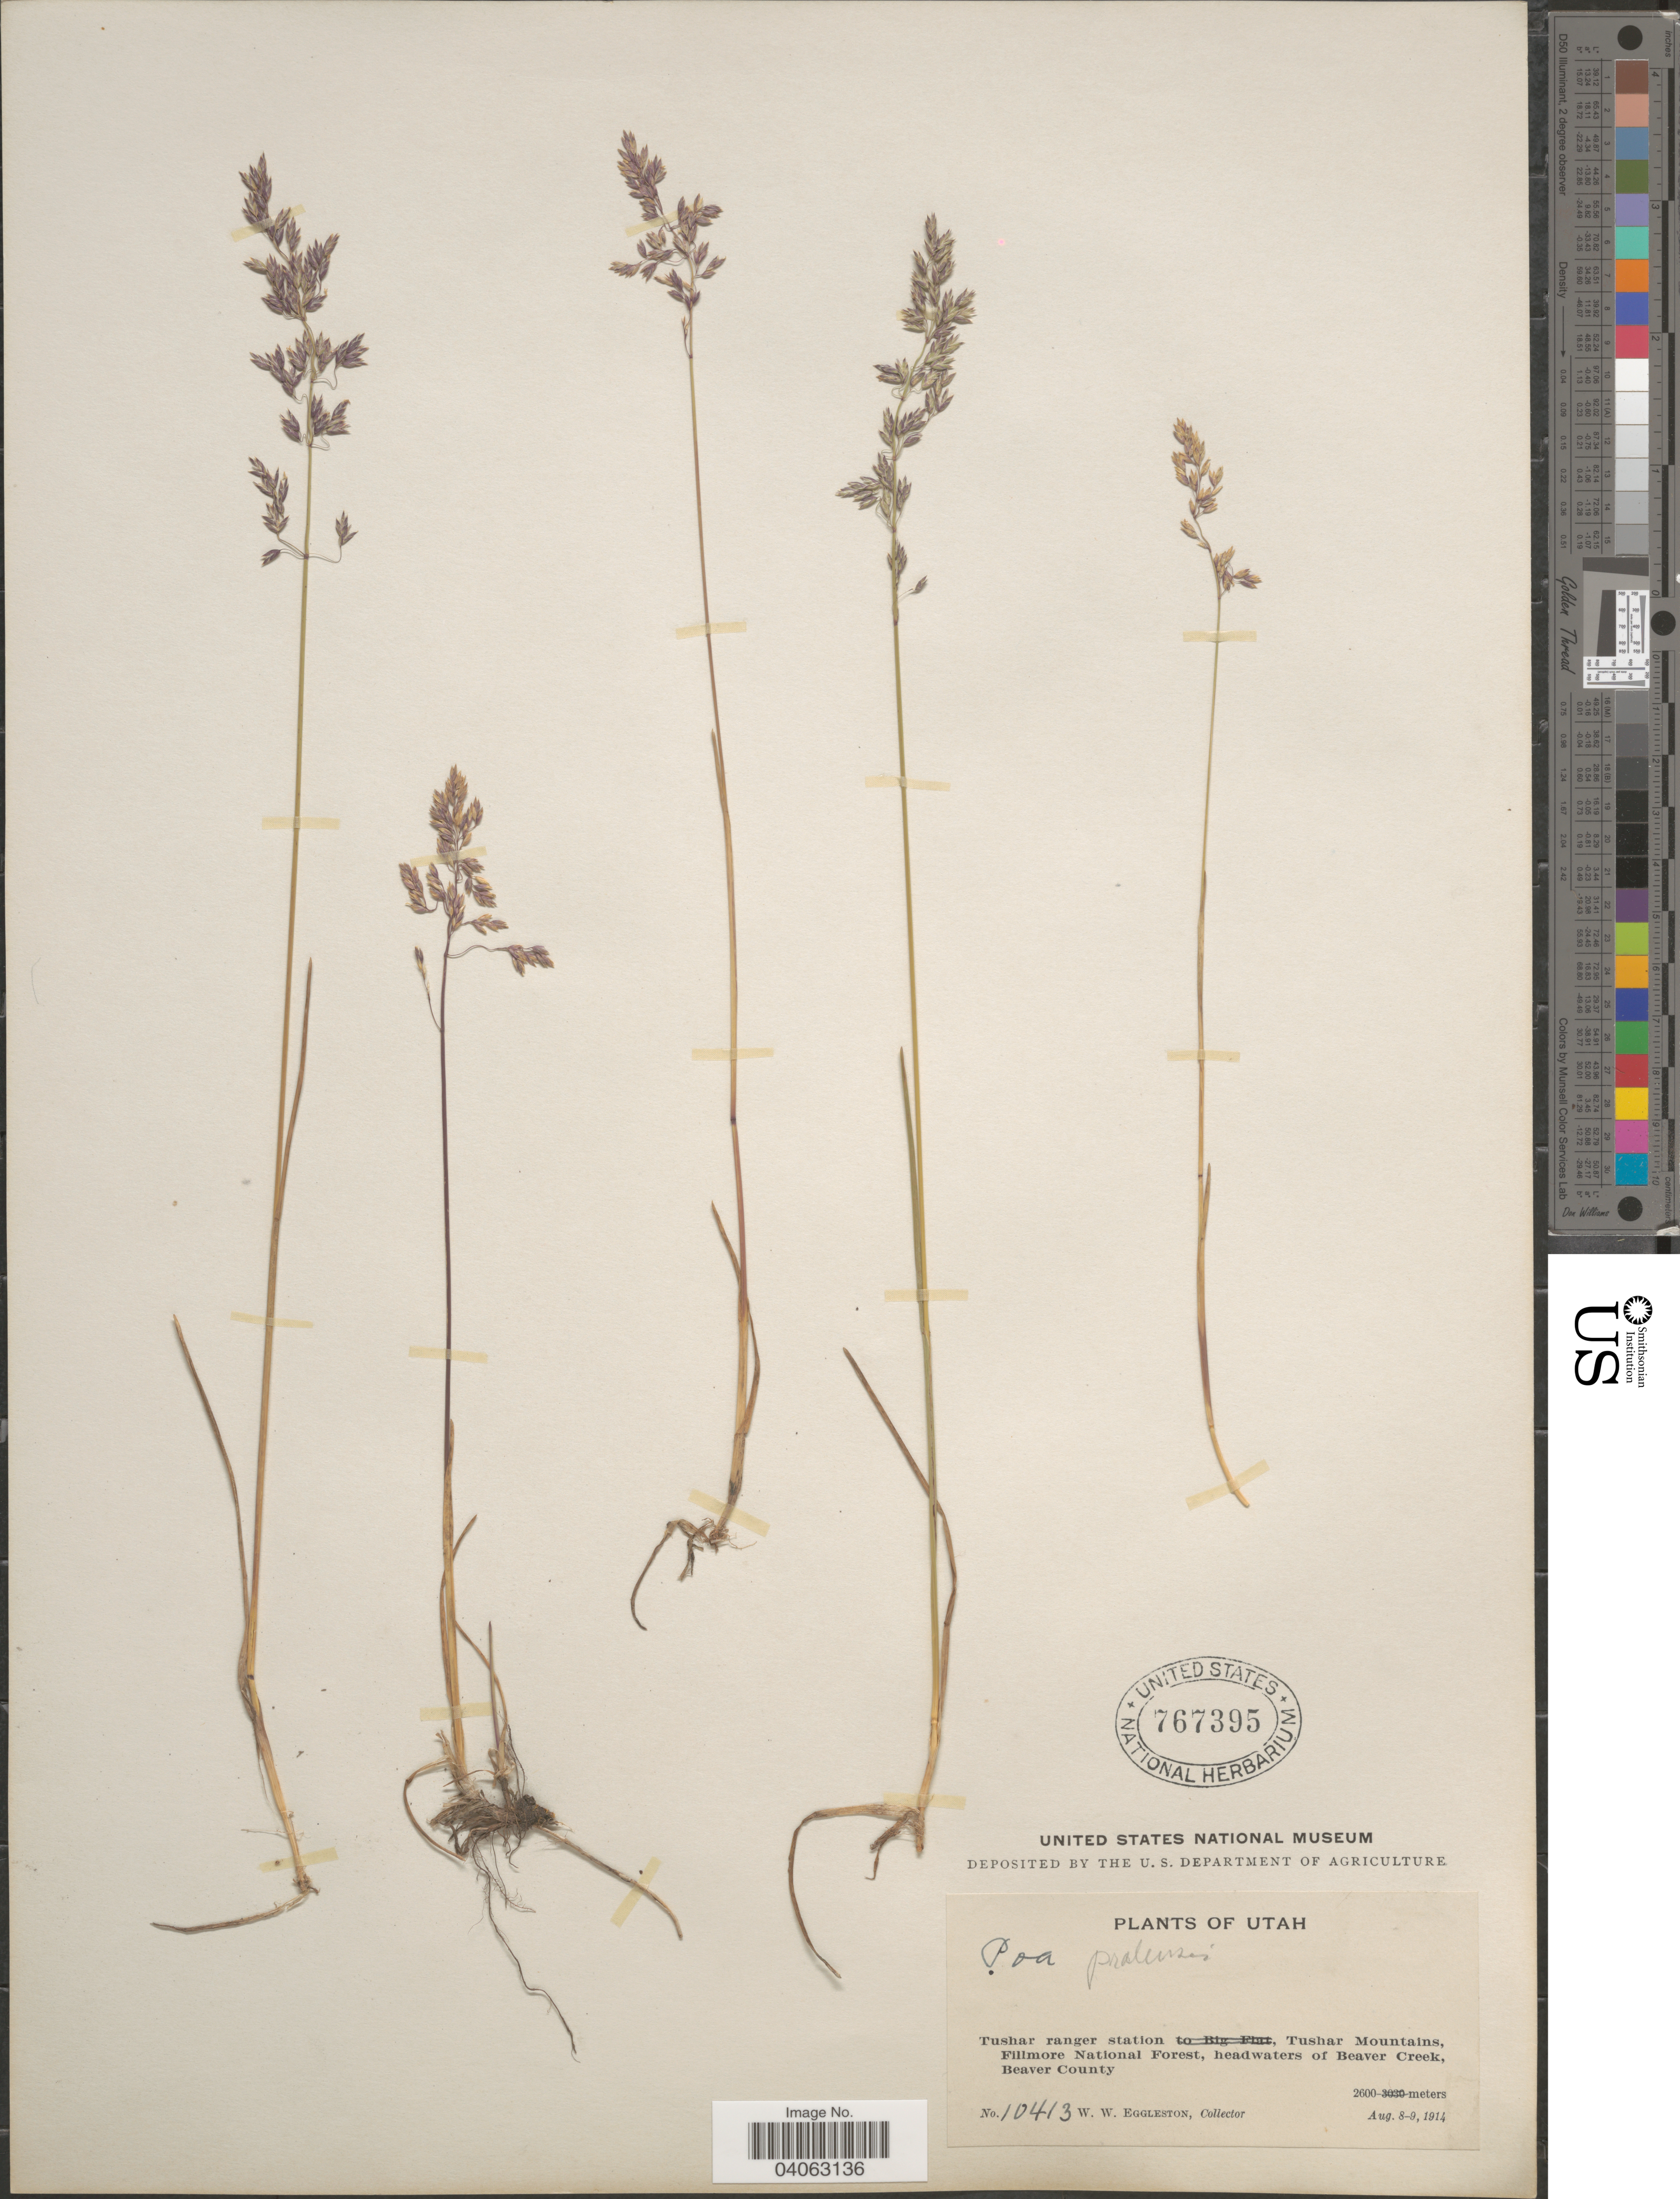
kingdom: Plantae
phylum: Tracheophyta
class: Liliopsida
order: Poales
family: Poaceae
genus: Poa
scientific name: Poa pratensis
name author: L.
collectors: W. W. Eggleston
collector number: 10413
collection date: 1914-08-08/1914-08-09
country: United States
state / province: Utah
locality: Tushar ranger station, Tushar Mountains, Fillmoren National Forest, headwaters of Beaver Creek, Beaver County.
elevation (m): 2600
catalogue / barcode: US 767395